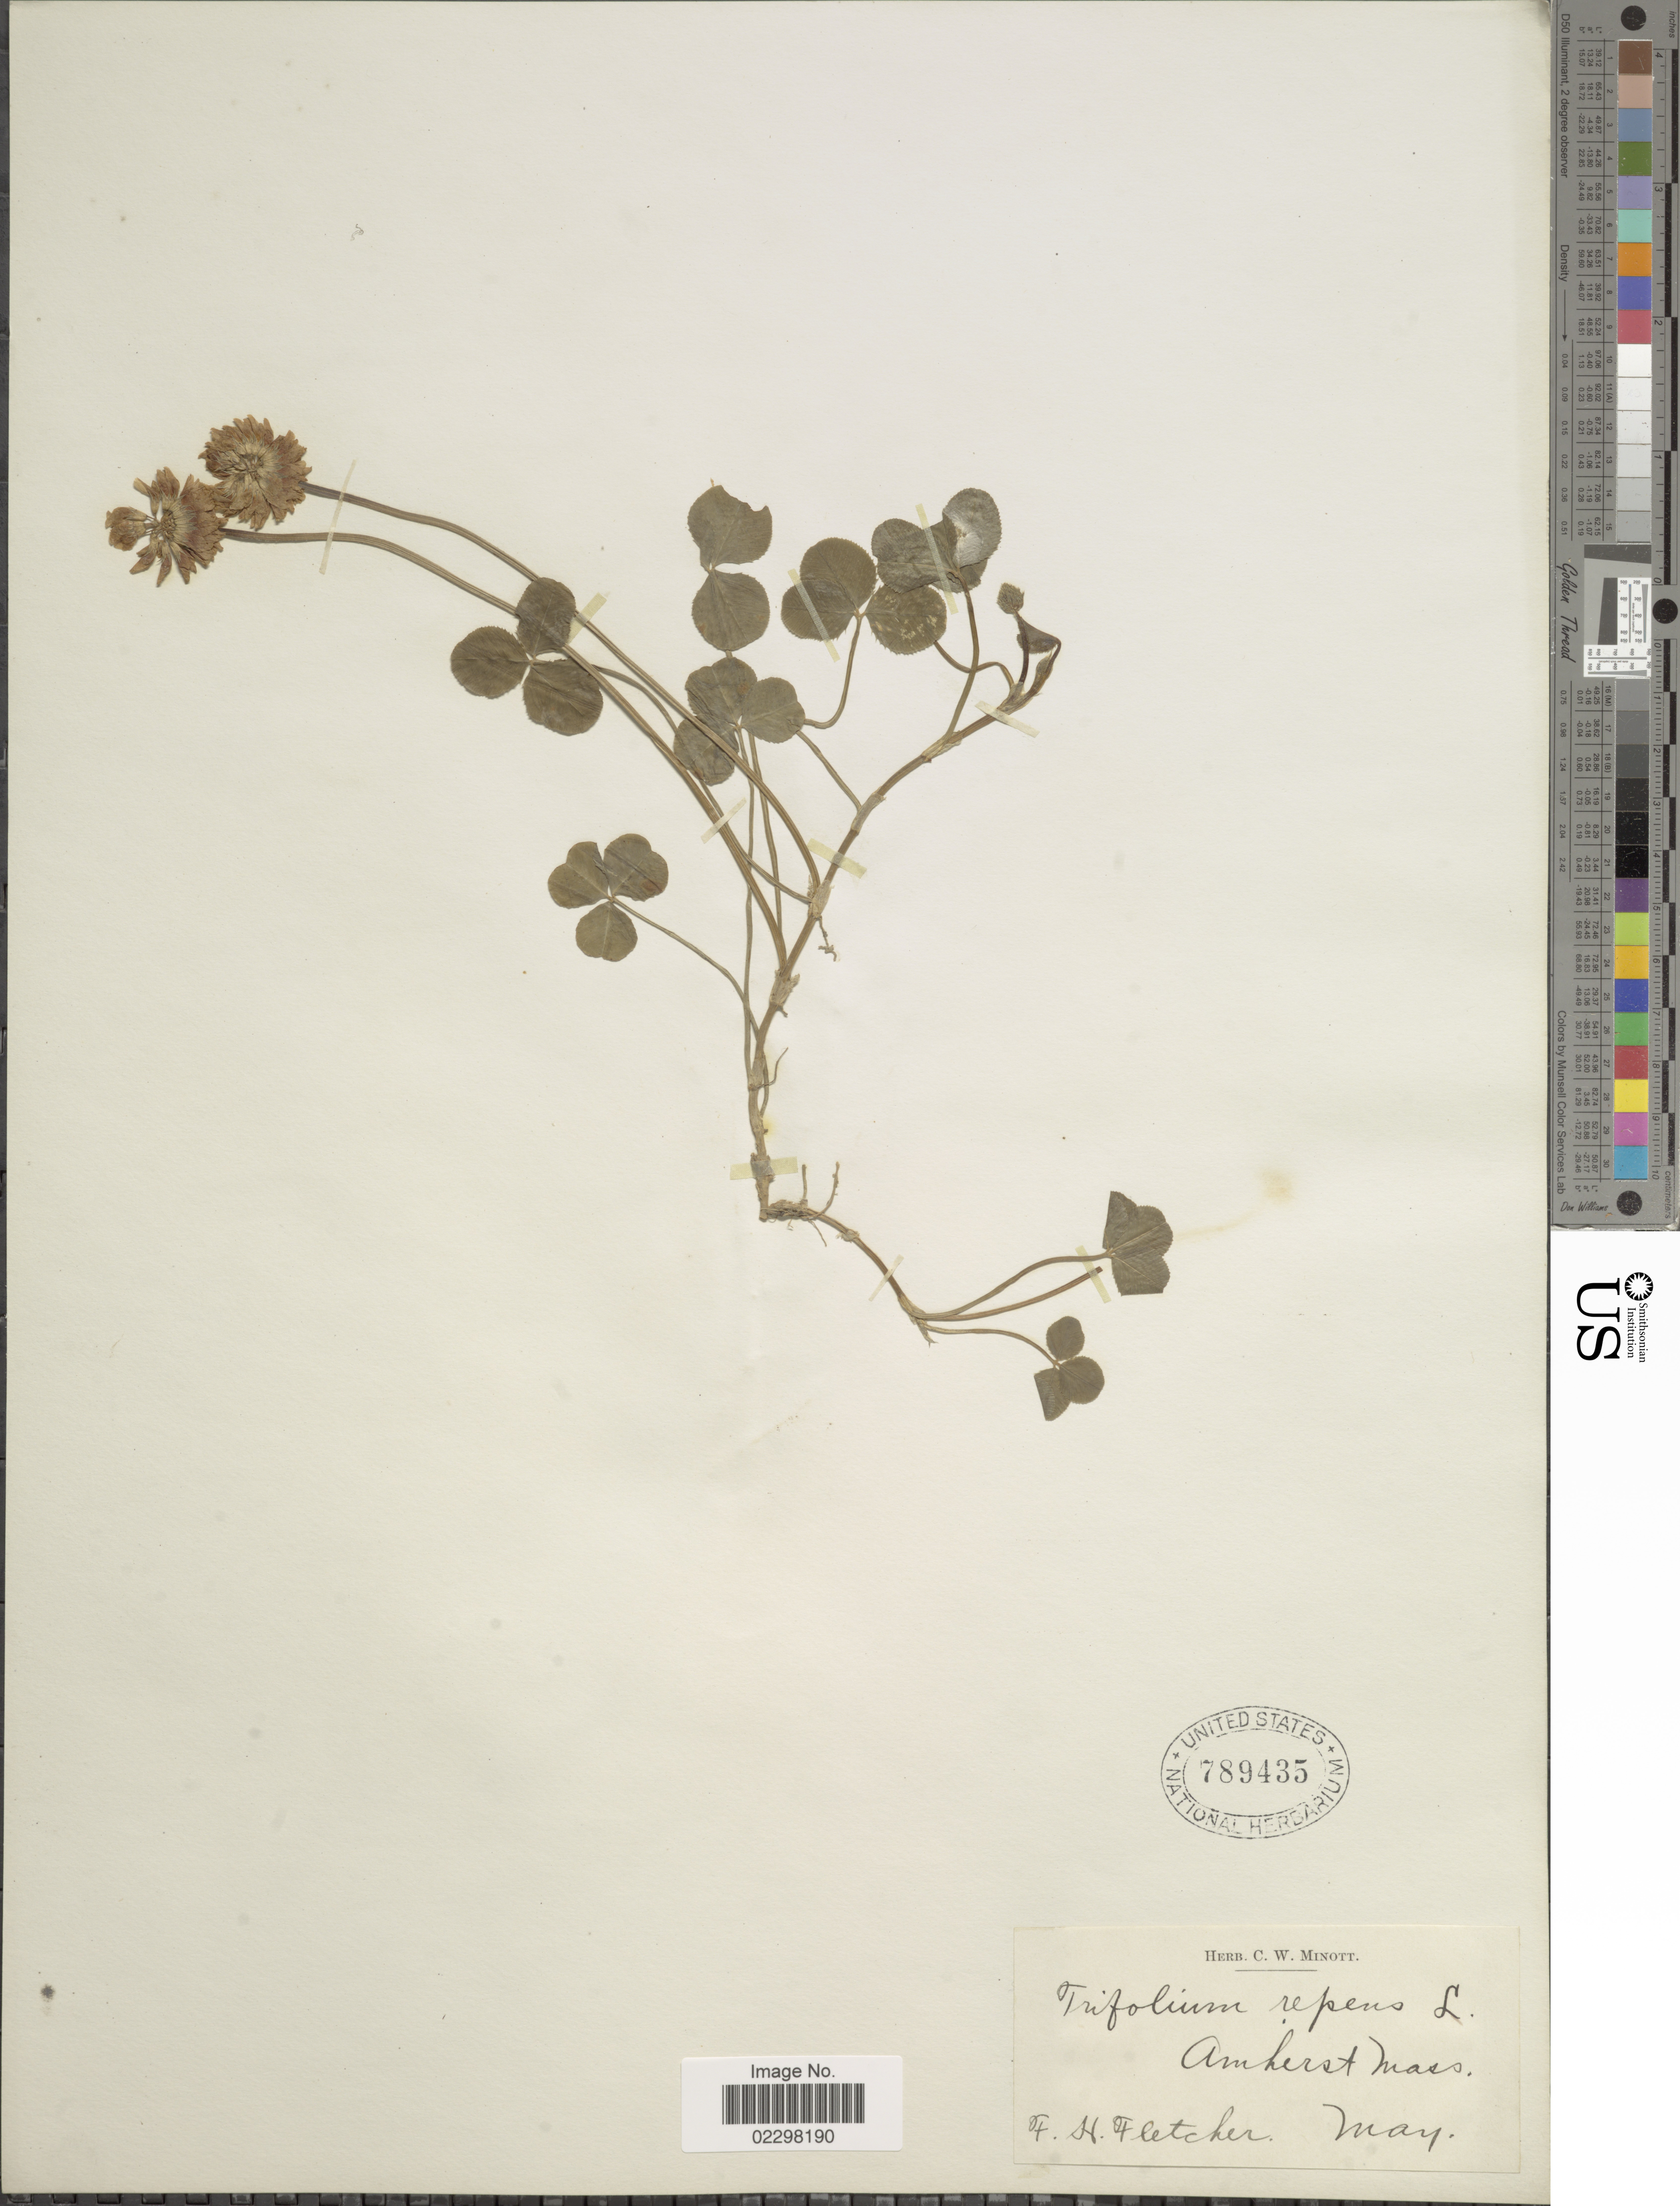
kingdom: Plantae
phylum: Tracheophyta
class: Magnoliopsida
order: Fabales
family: Fabaceae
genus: Trifolium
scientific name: Trifolium repens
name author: L.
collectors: F. Fletcher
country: United States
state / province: Massachusetts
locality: Amherst.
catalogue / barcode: US 789435